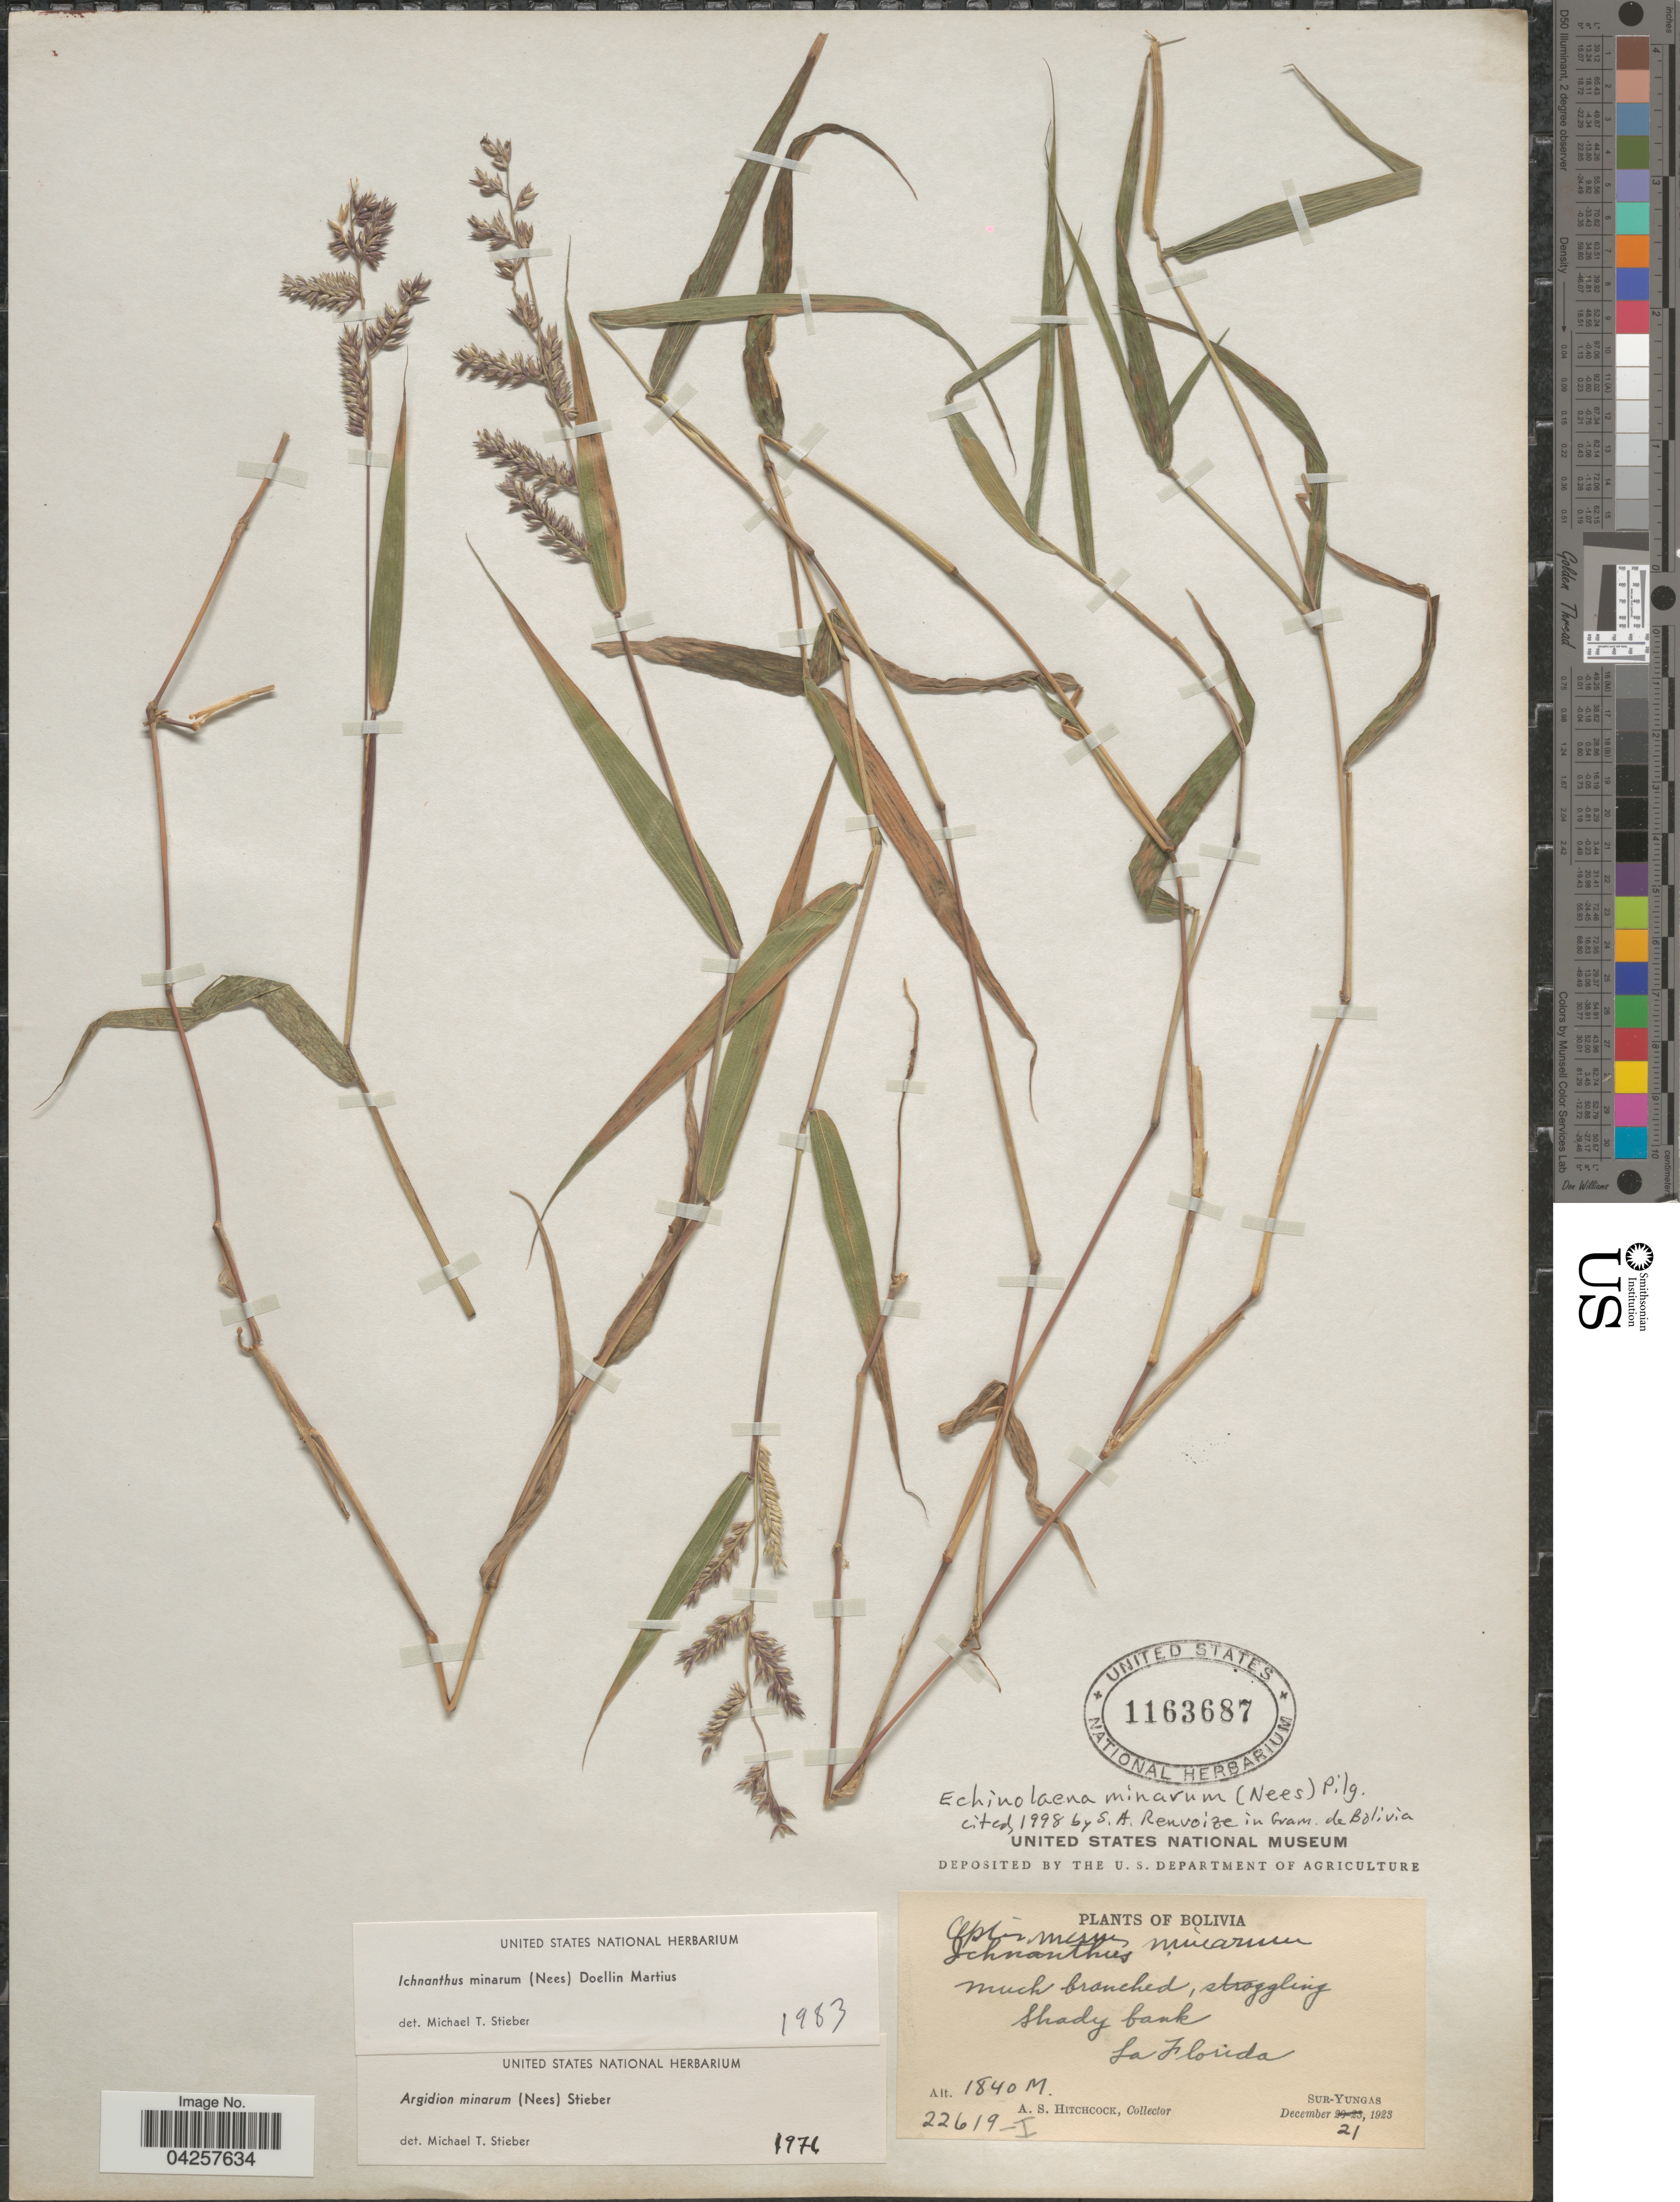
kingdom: Plantae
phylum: Tracheophyta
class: Liliopsida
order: Poales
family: Poaceae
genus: Echinolaena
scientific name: Echinolaena minarum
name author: (Nees) Pilg.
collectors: A. S. Hitchcock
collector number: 22619-I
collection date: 1923-12-21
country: Bolivia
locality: Shady bank. La Florida. Sur-Yungas.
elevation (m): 1840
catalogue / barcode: US 1163687